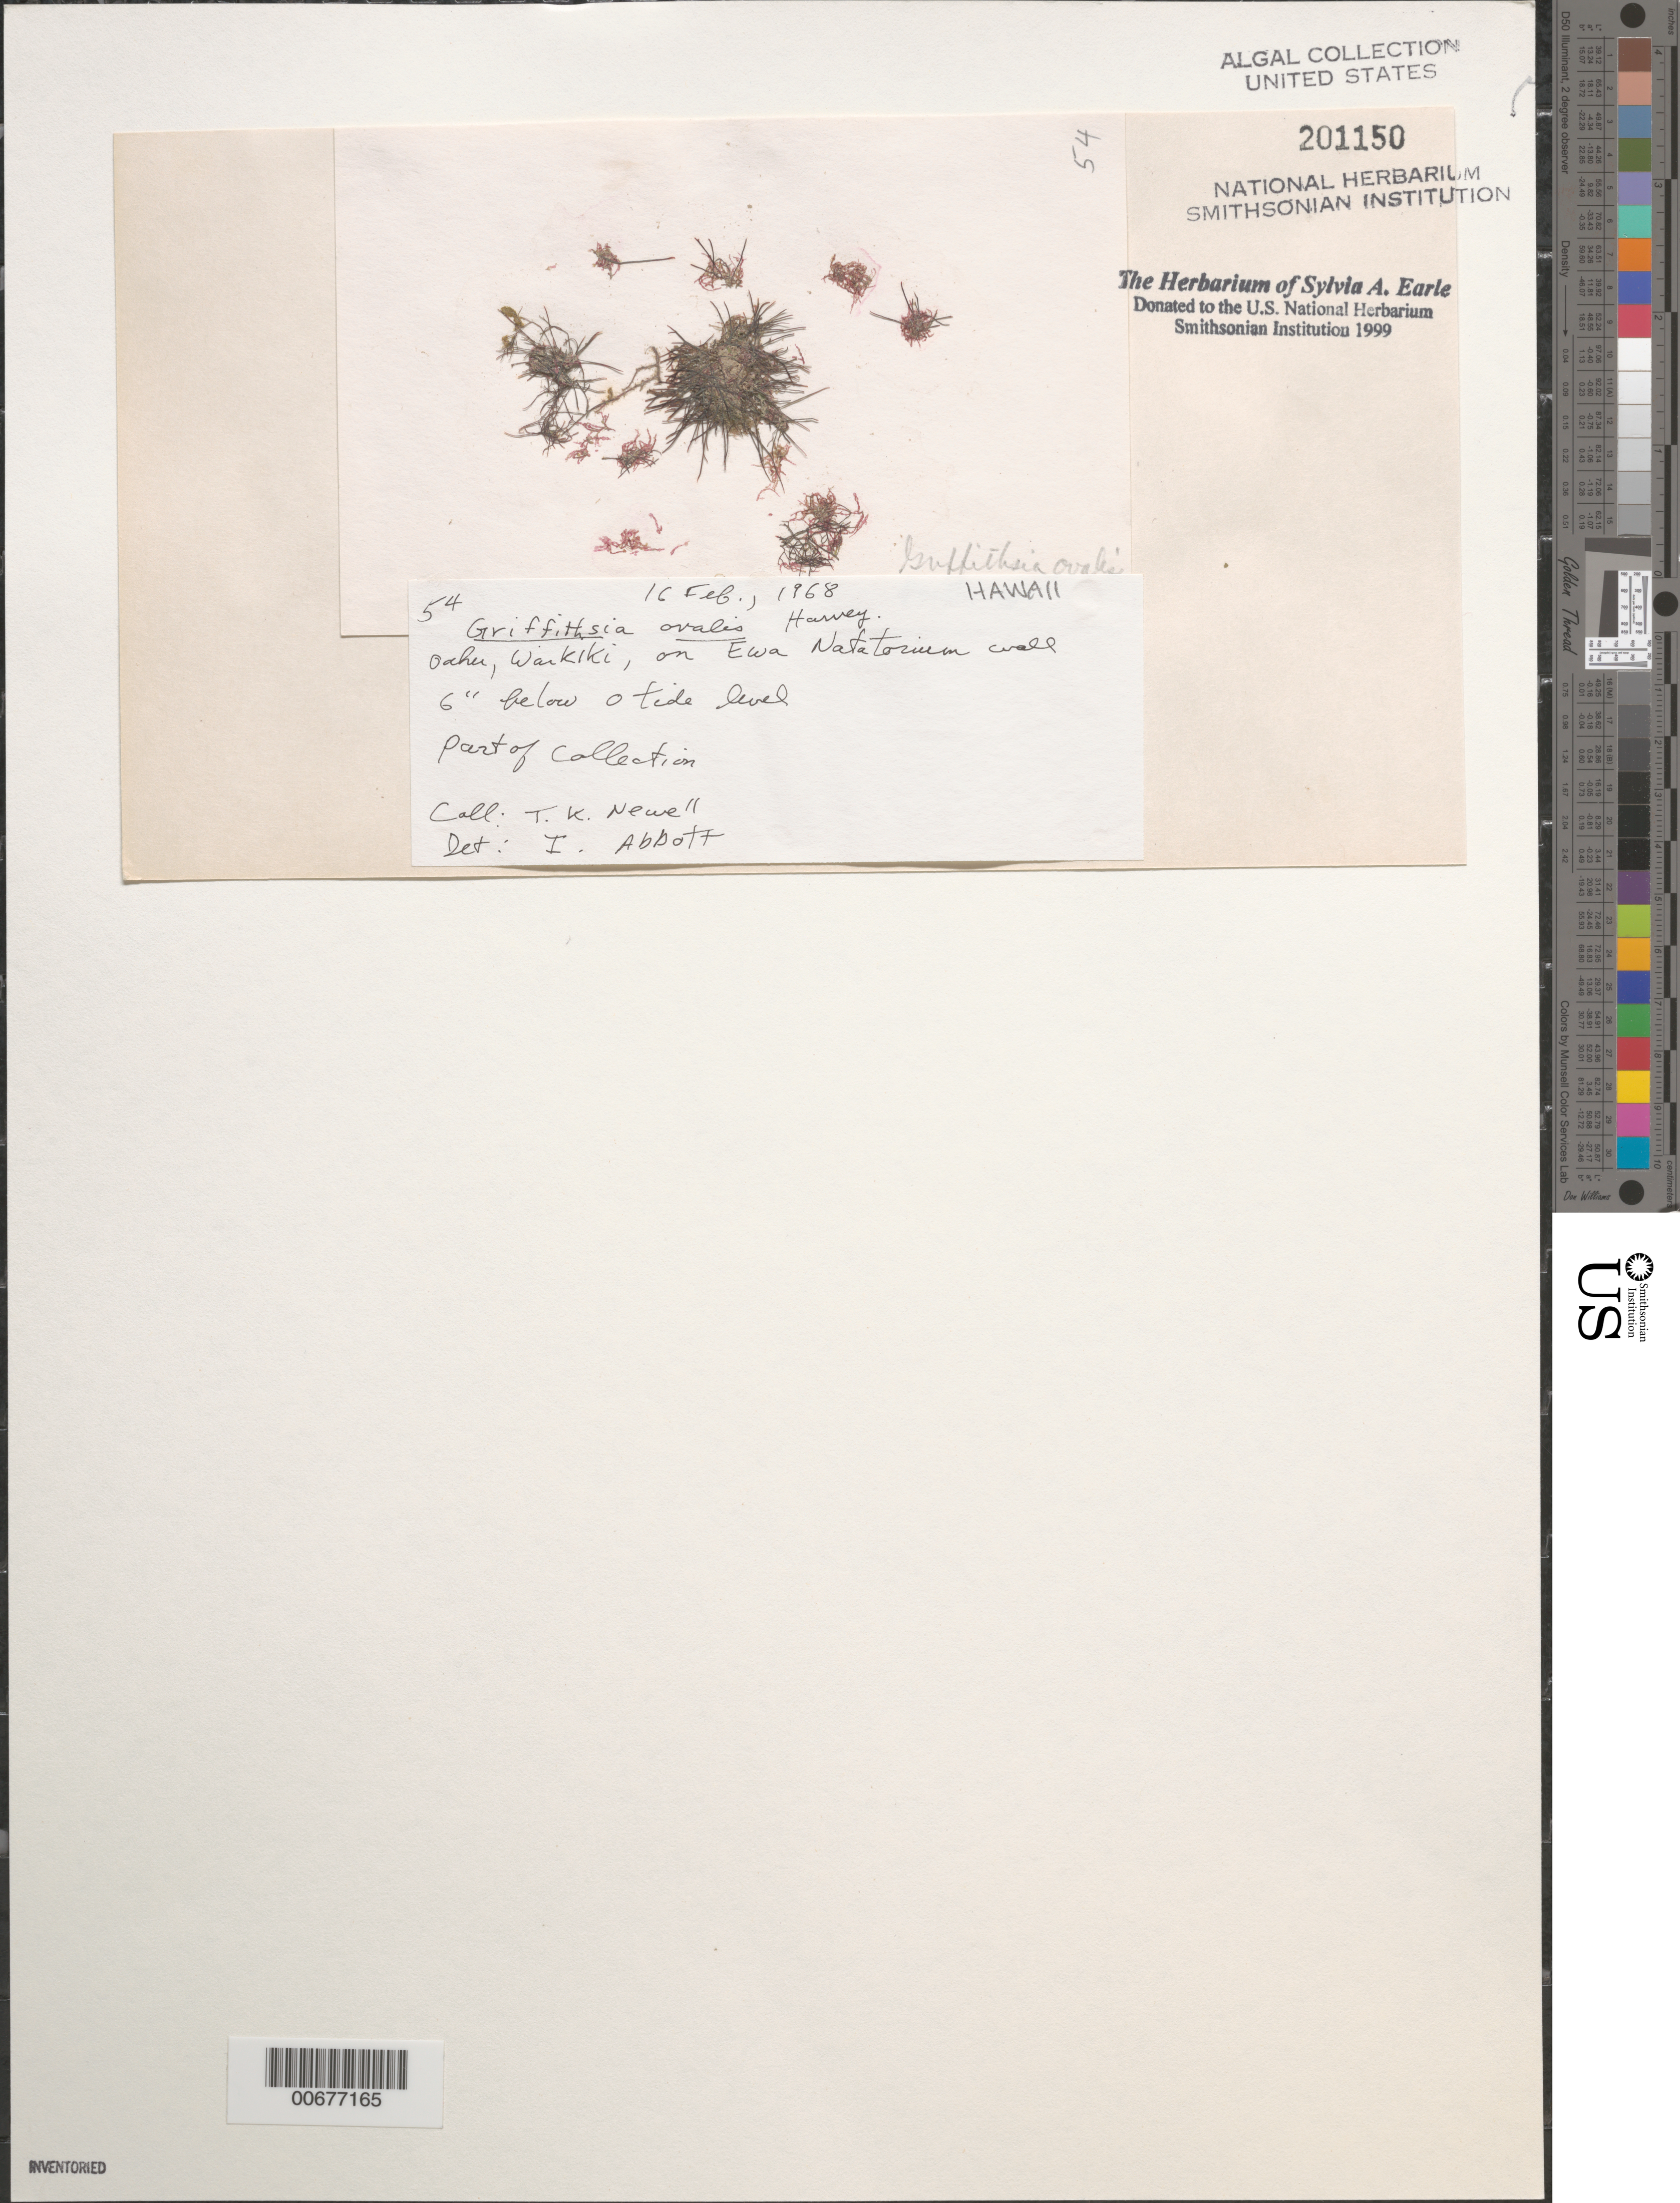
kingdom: Plantae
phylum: Rhodophyta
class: Florideophyceae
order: Ceramiales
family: Wrangeliaceae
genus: Griffithsia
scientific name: Griffithsia ovalis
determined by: Abbott, Isabella A.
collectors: T. K. Newell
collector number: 54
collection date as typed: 16 Feb 1968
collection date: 1968-02-16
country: United States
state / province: Hawaii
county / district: Honolulu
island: Oahu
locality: Waikiki east or Ewa of Natatorium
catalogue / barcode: US 201150